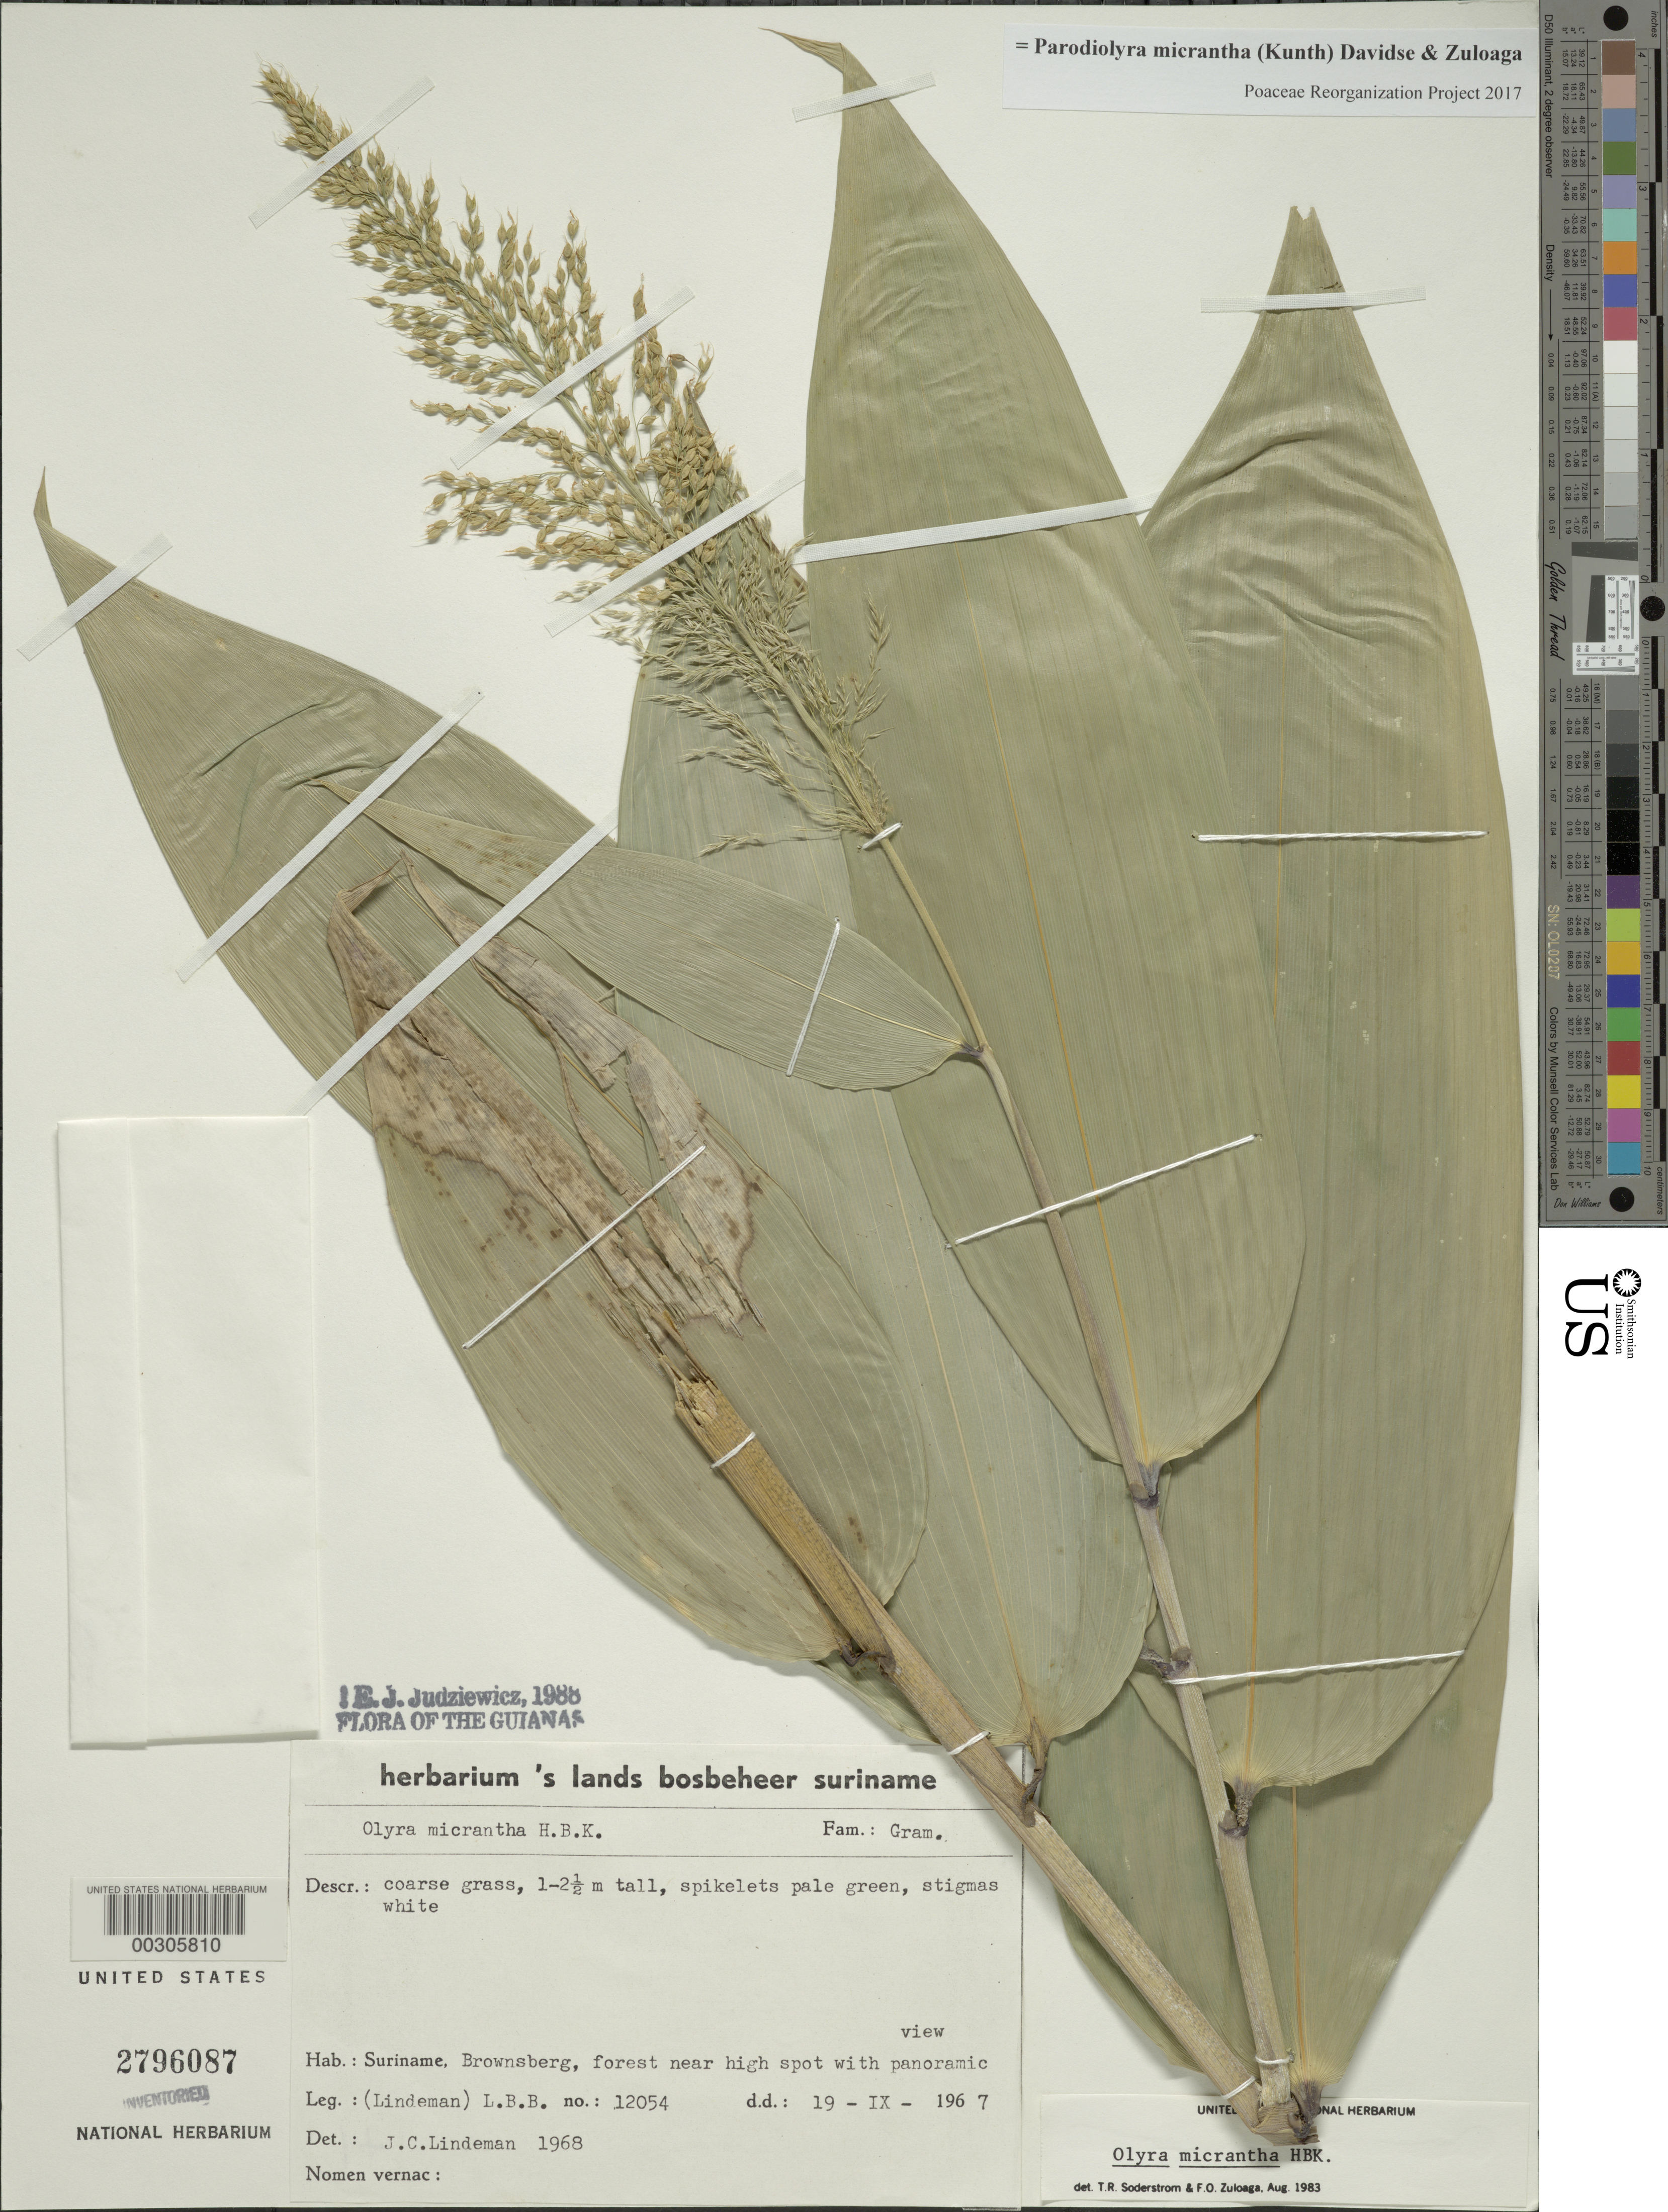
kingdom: Plantae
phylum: Tracheophyta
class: Liliopsida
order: Poales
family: Poaceae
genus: Parodiolyra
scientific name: Parodiolyra micrantha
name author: (Kunth) Davidse & Zuloaga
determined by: Poaceae Reorganization Project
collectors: L. B. Lindeman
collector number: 12054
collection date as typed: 19 Sep 1967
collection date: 1967-09-19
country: Suriname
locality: Brownsberg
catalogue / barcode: US 2796087